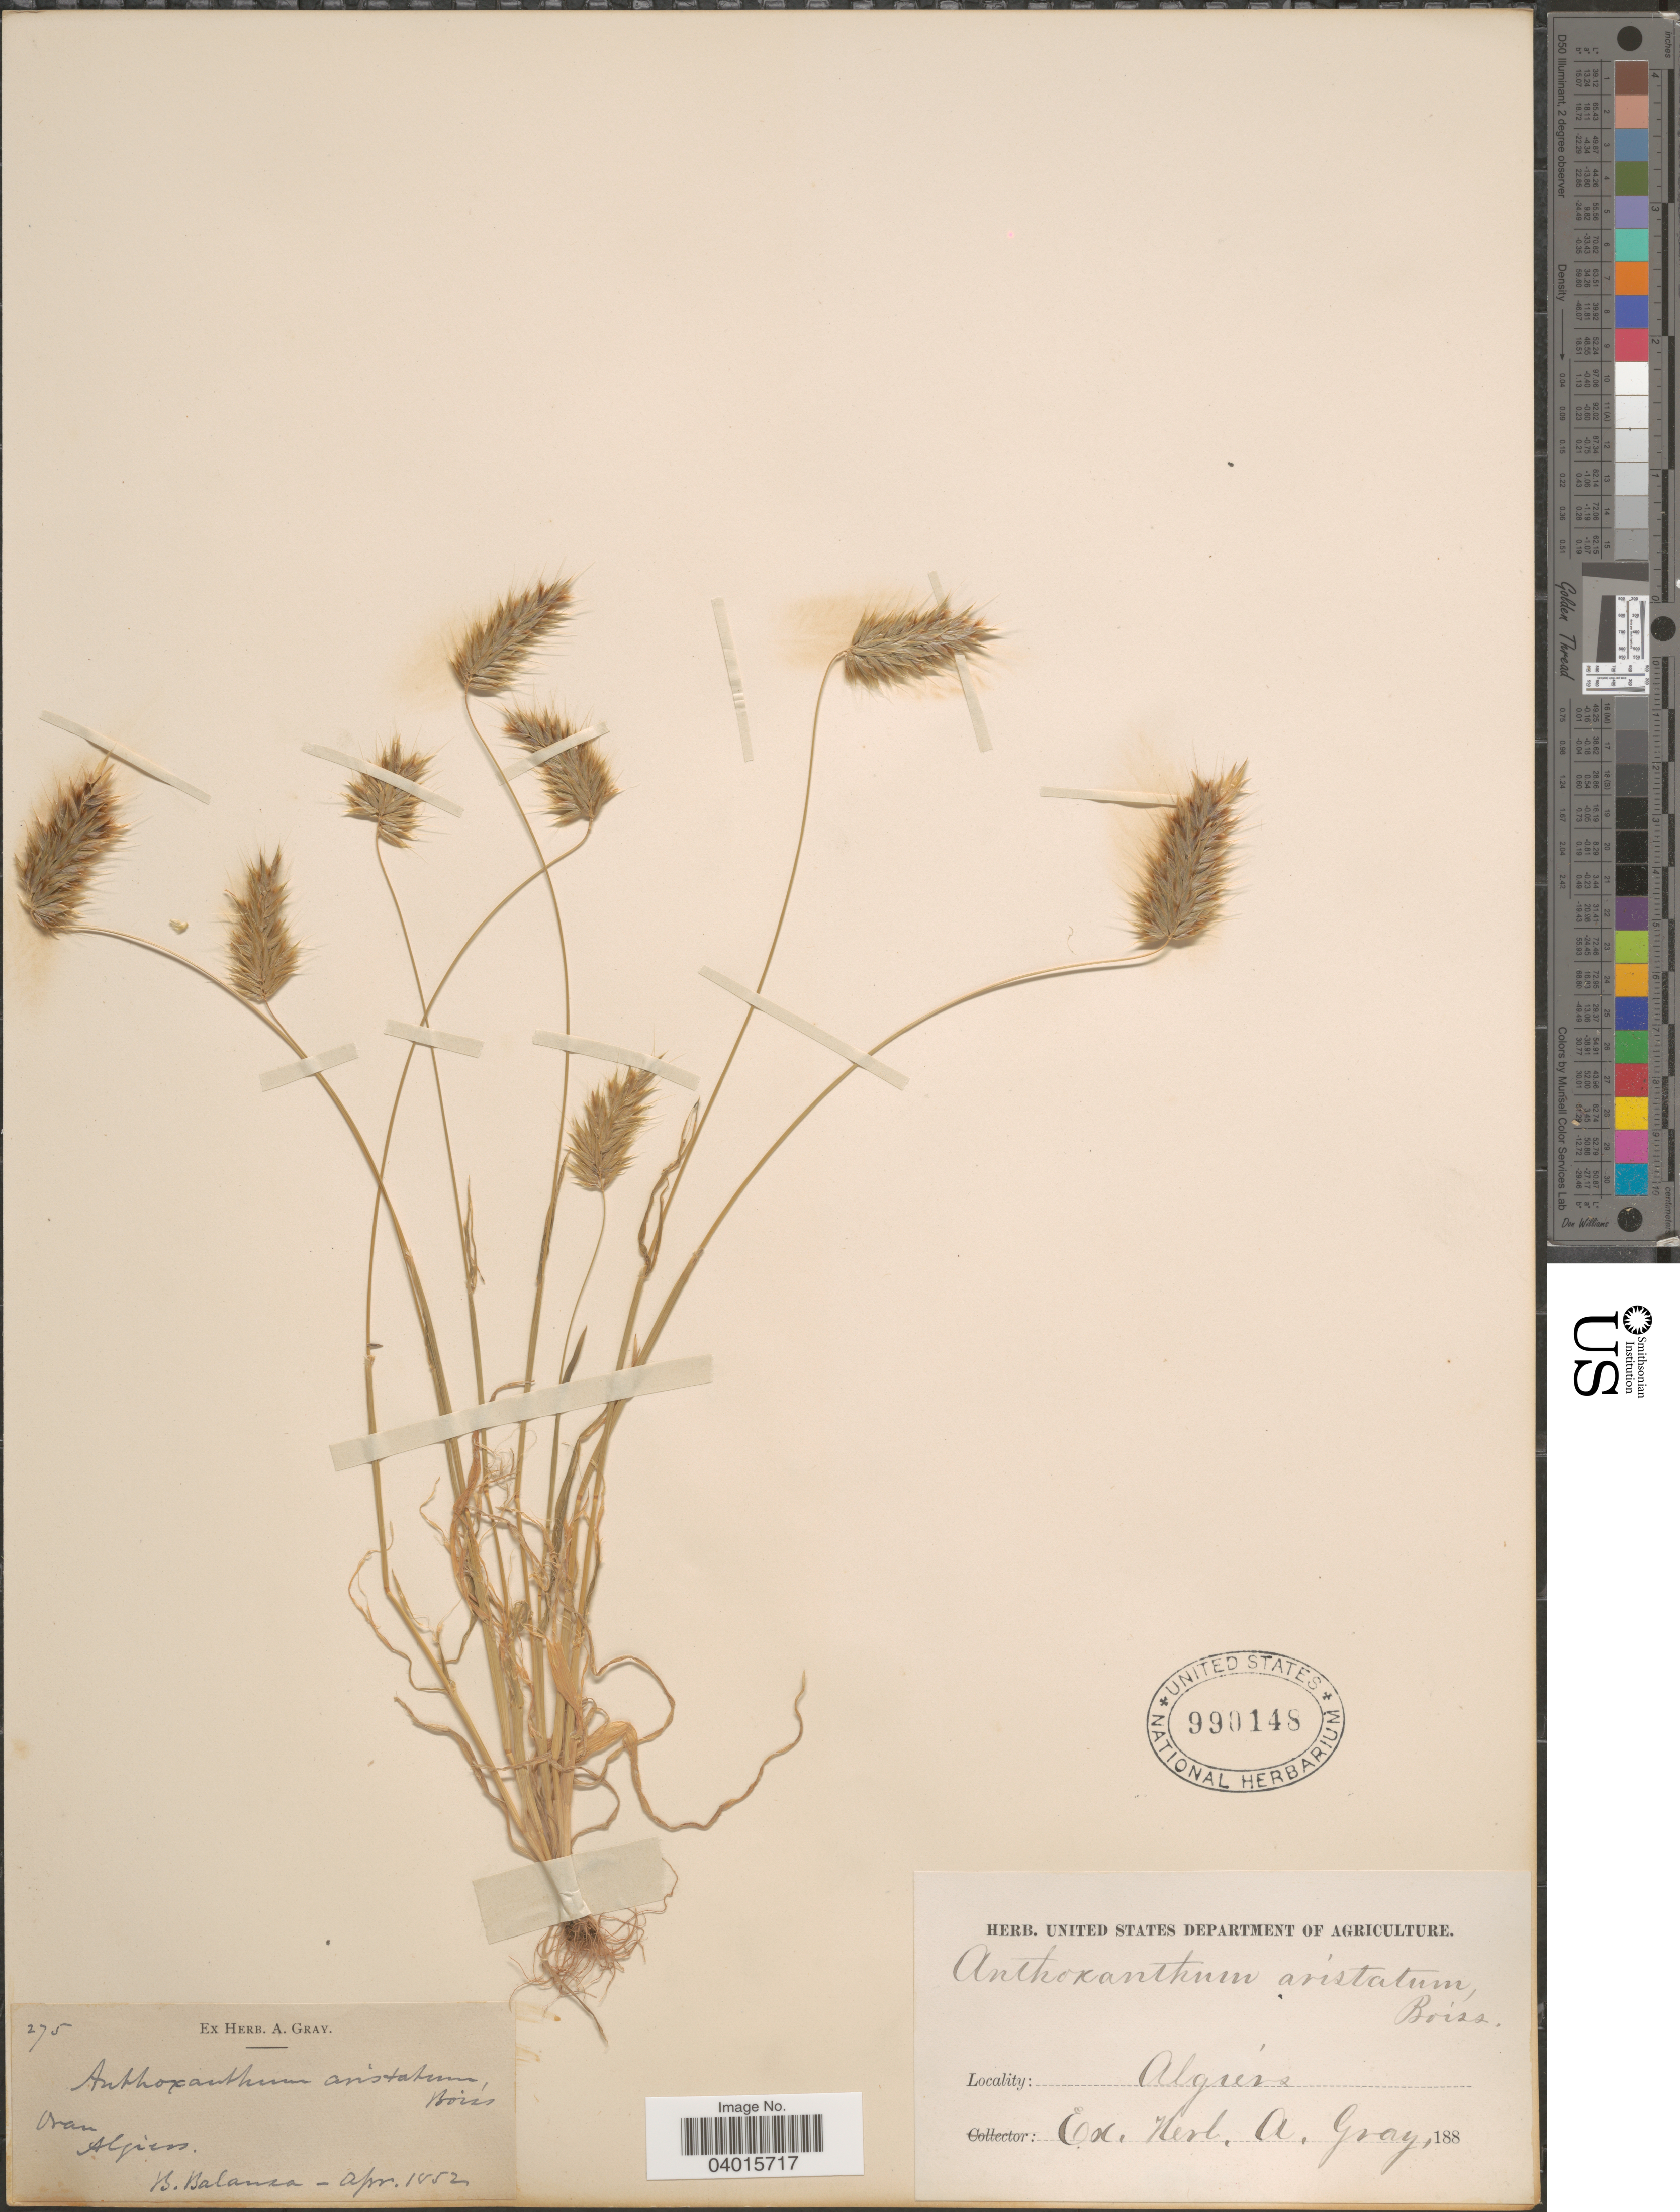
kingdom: Plantae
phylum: Tracheophyta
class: Liliopsida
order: Poales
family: Poaceae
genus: Anthoxanthum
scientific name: Anthoxanthum aristatum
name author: Boiss.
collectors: B. Balansa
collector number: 275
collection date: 1852-04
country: Algeria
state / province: Oran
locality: Algiers.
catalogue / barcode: US 990148